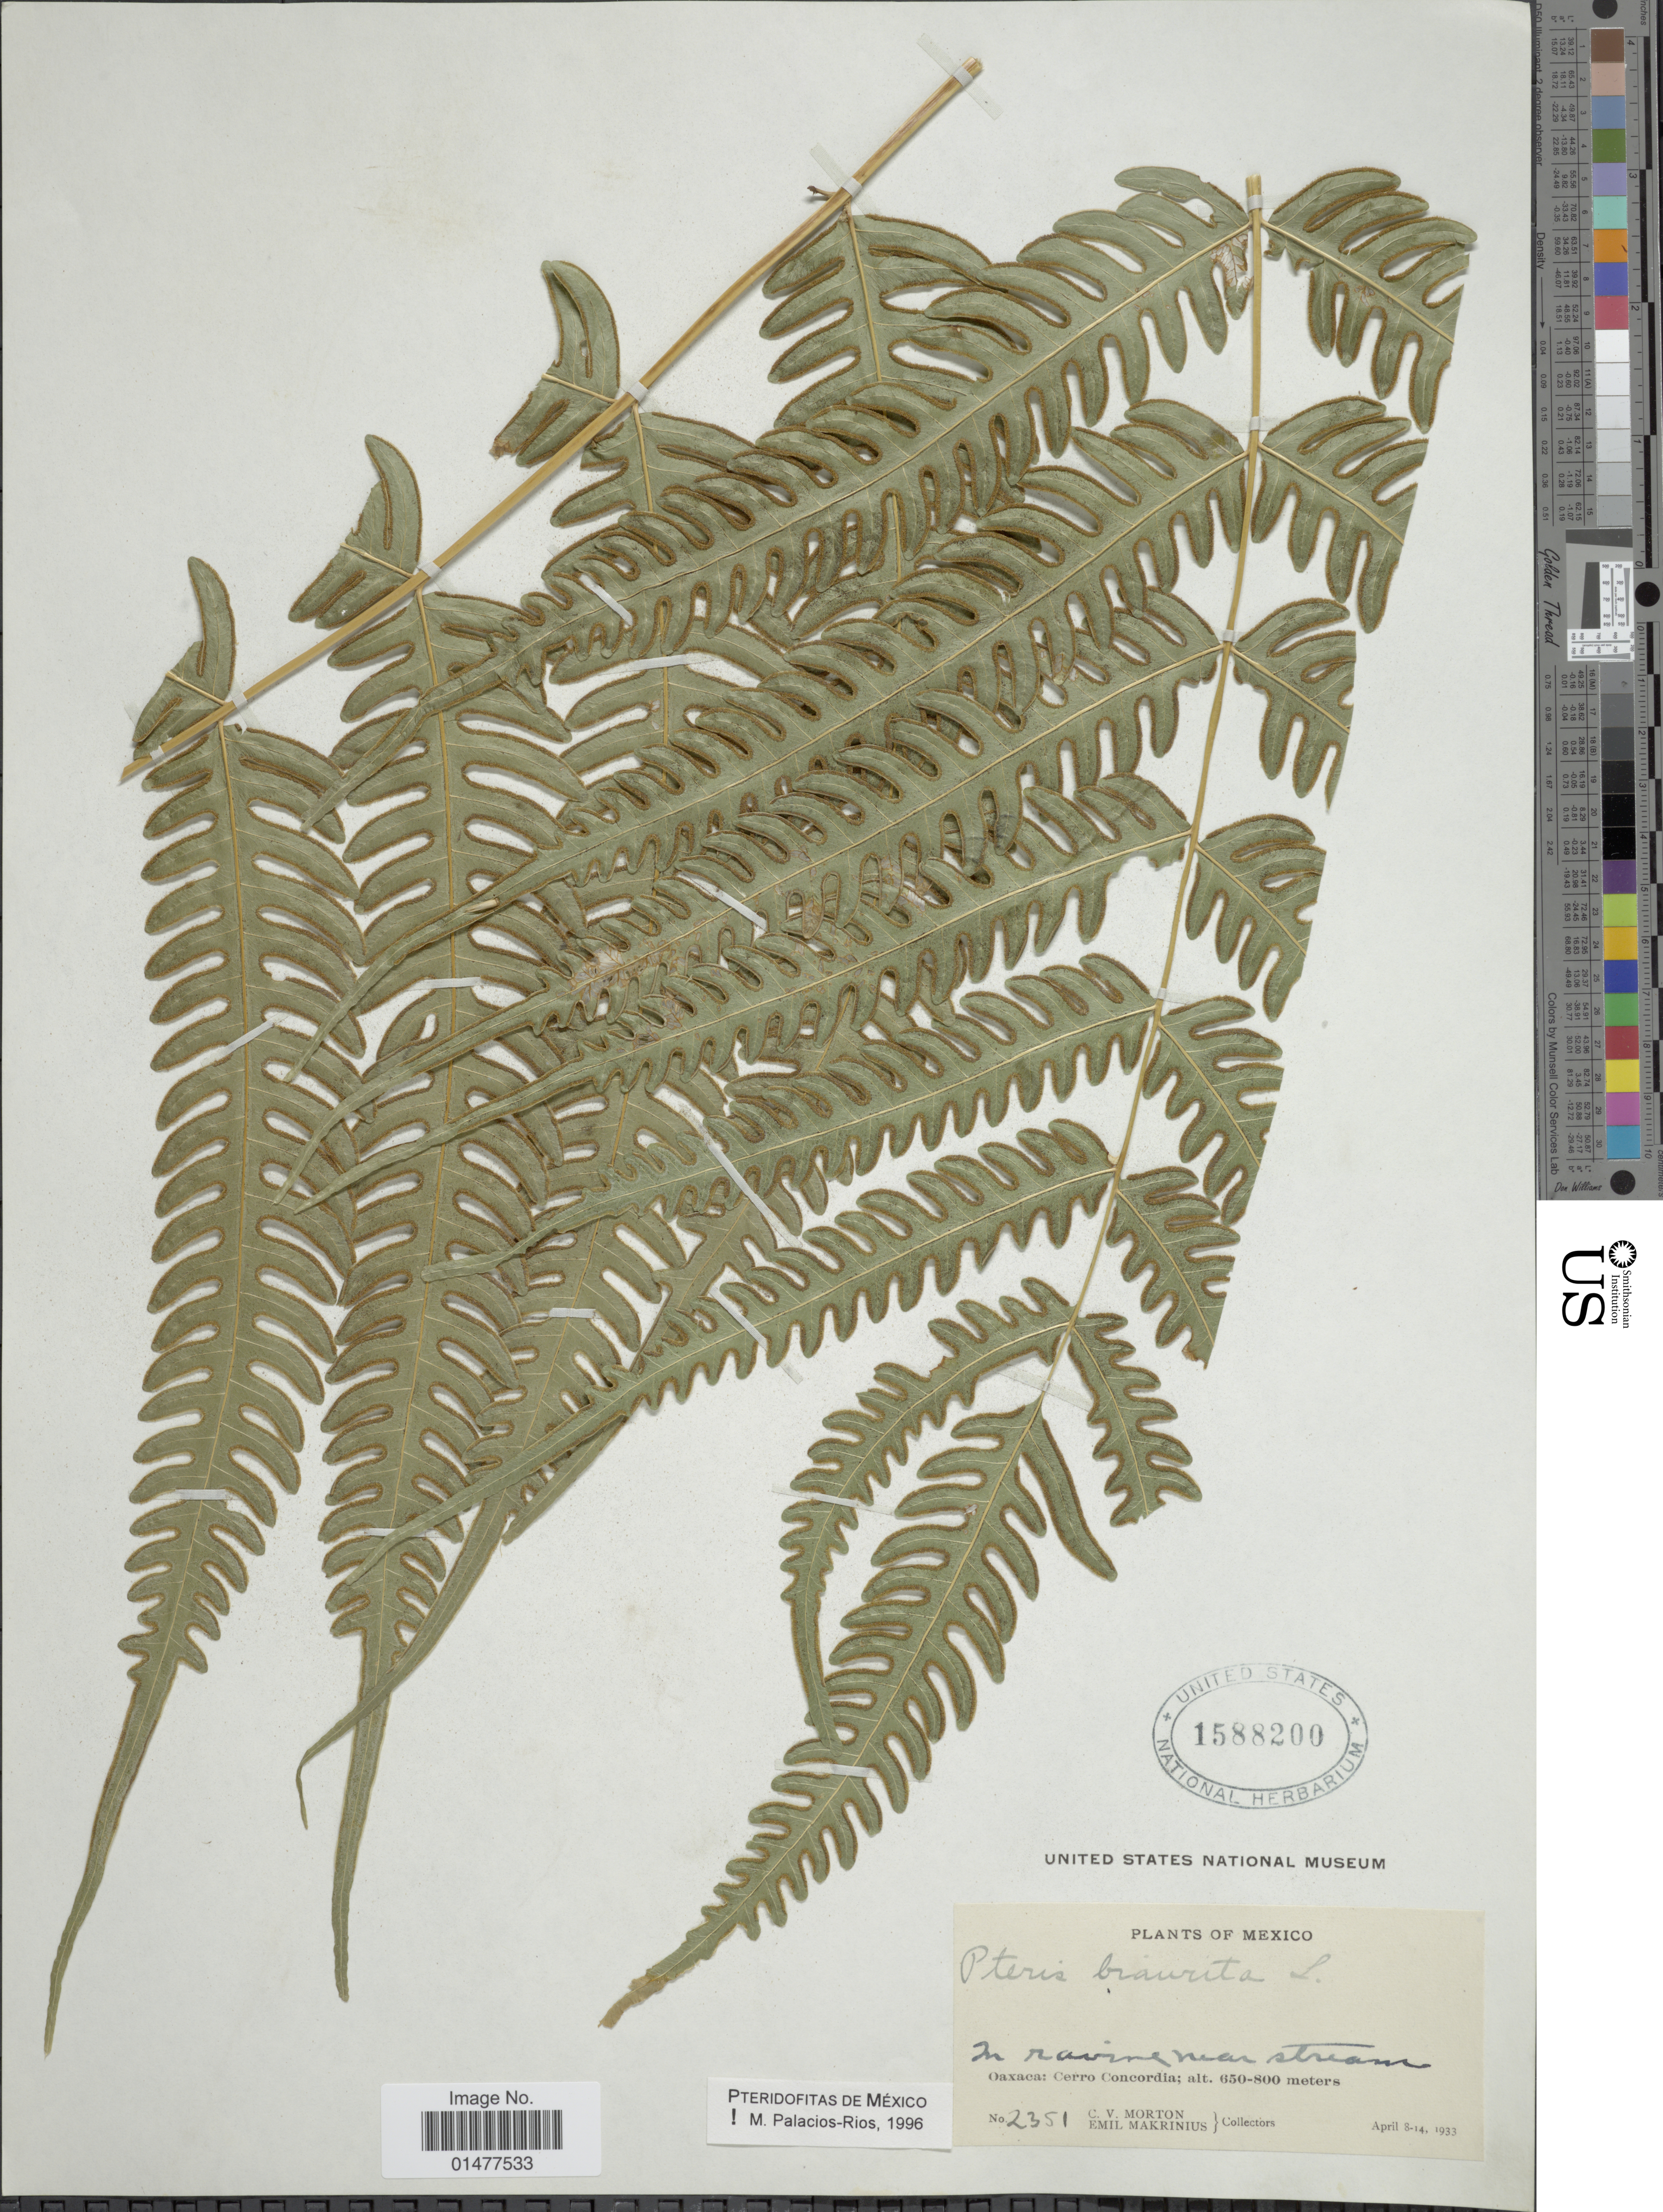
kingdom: Plantae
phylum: Tracheophyta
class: Polypodiopsida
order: Polypodiales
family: Pteridaceae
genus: Pteris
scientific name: Pteris biaurita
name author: L.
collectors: C. V. Morton & E. Makrinius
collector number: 2351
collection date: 1933-04-08/1933-04-14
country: Mexico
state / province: Oaxaca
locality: In ravine near stream, Cerro Concordia.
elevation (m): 650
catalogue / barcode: US 1588200